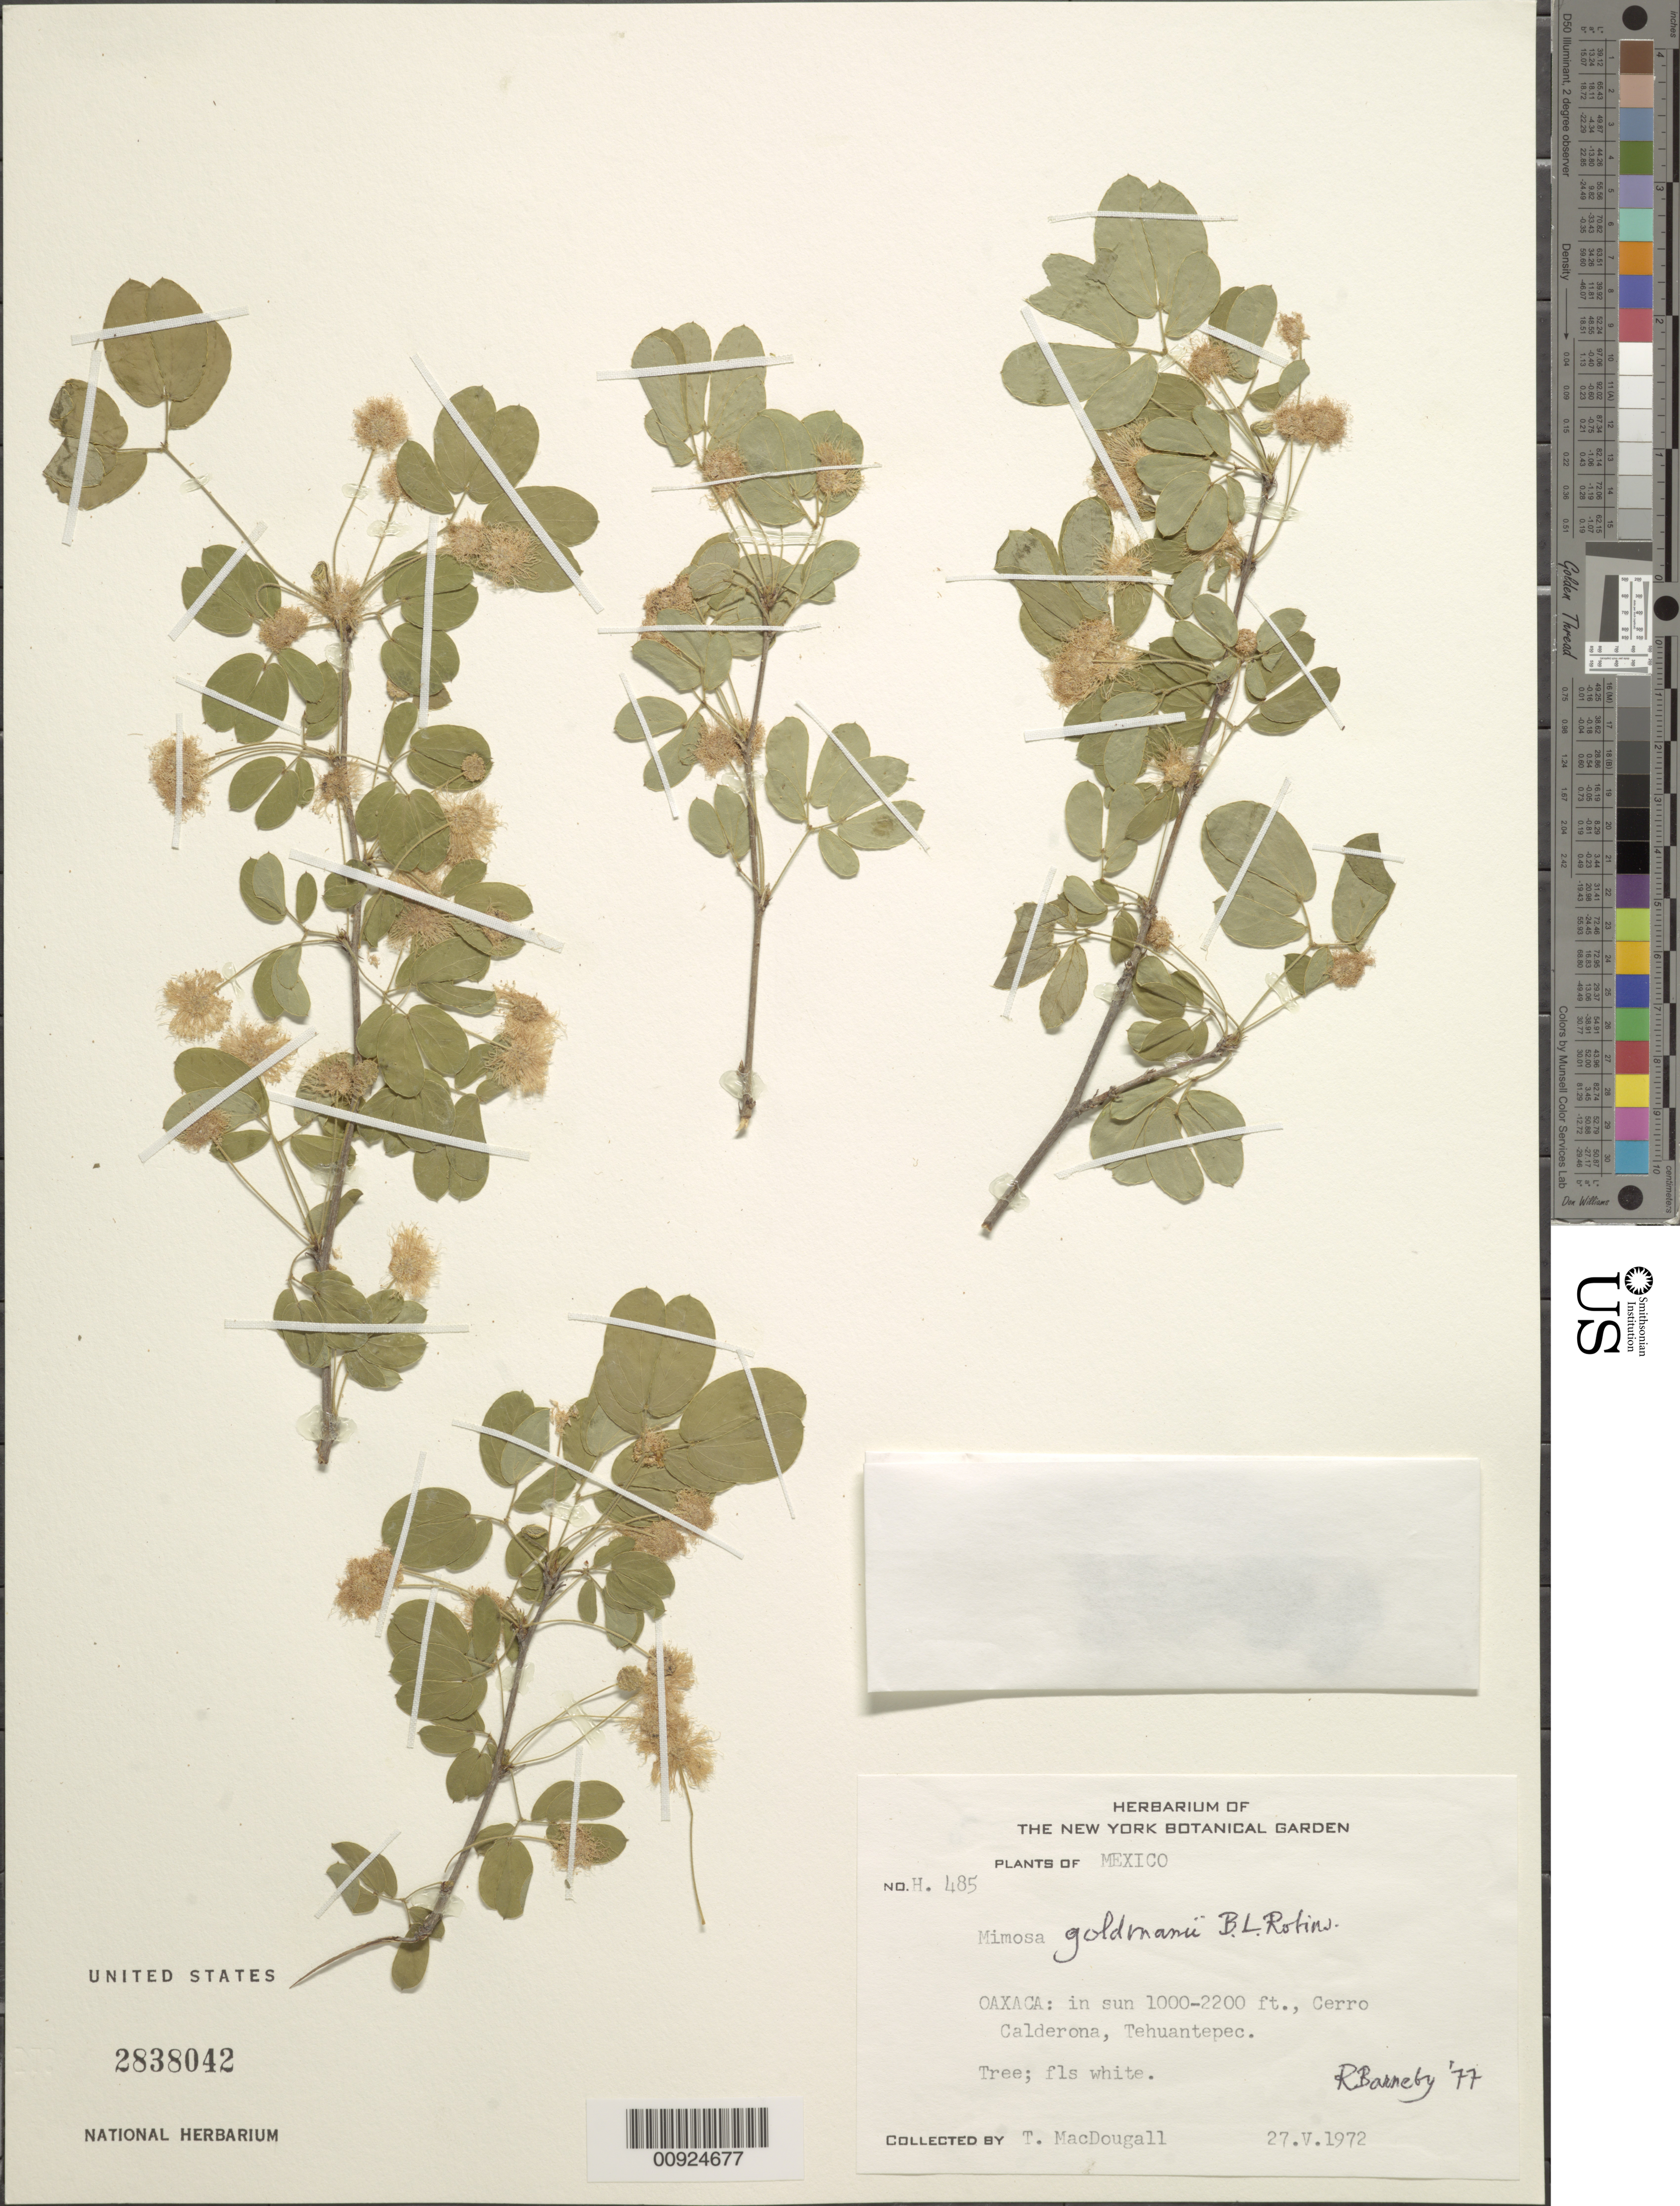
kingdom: Plantae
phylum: Tracheophyta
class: Magnoliopsida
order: Fabales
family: Fabaceae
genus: Mimosa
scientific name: Mimosa goldmanii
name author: B.L. Rob.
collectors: T. Macdougall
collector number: H. 485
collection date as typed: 27 May 1972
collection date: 1972-05-27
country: Mexico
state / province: Oaxaca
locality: Oaxaca: Cerro Calderona, Tehuantepec.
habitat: In sun.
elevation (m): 305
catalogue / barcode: US 2838042